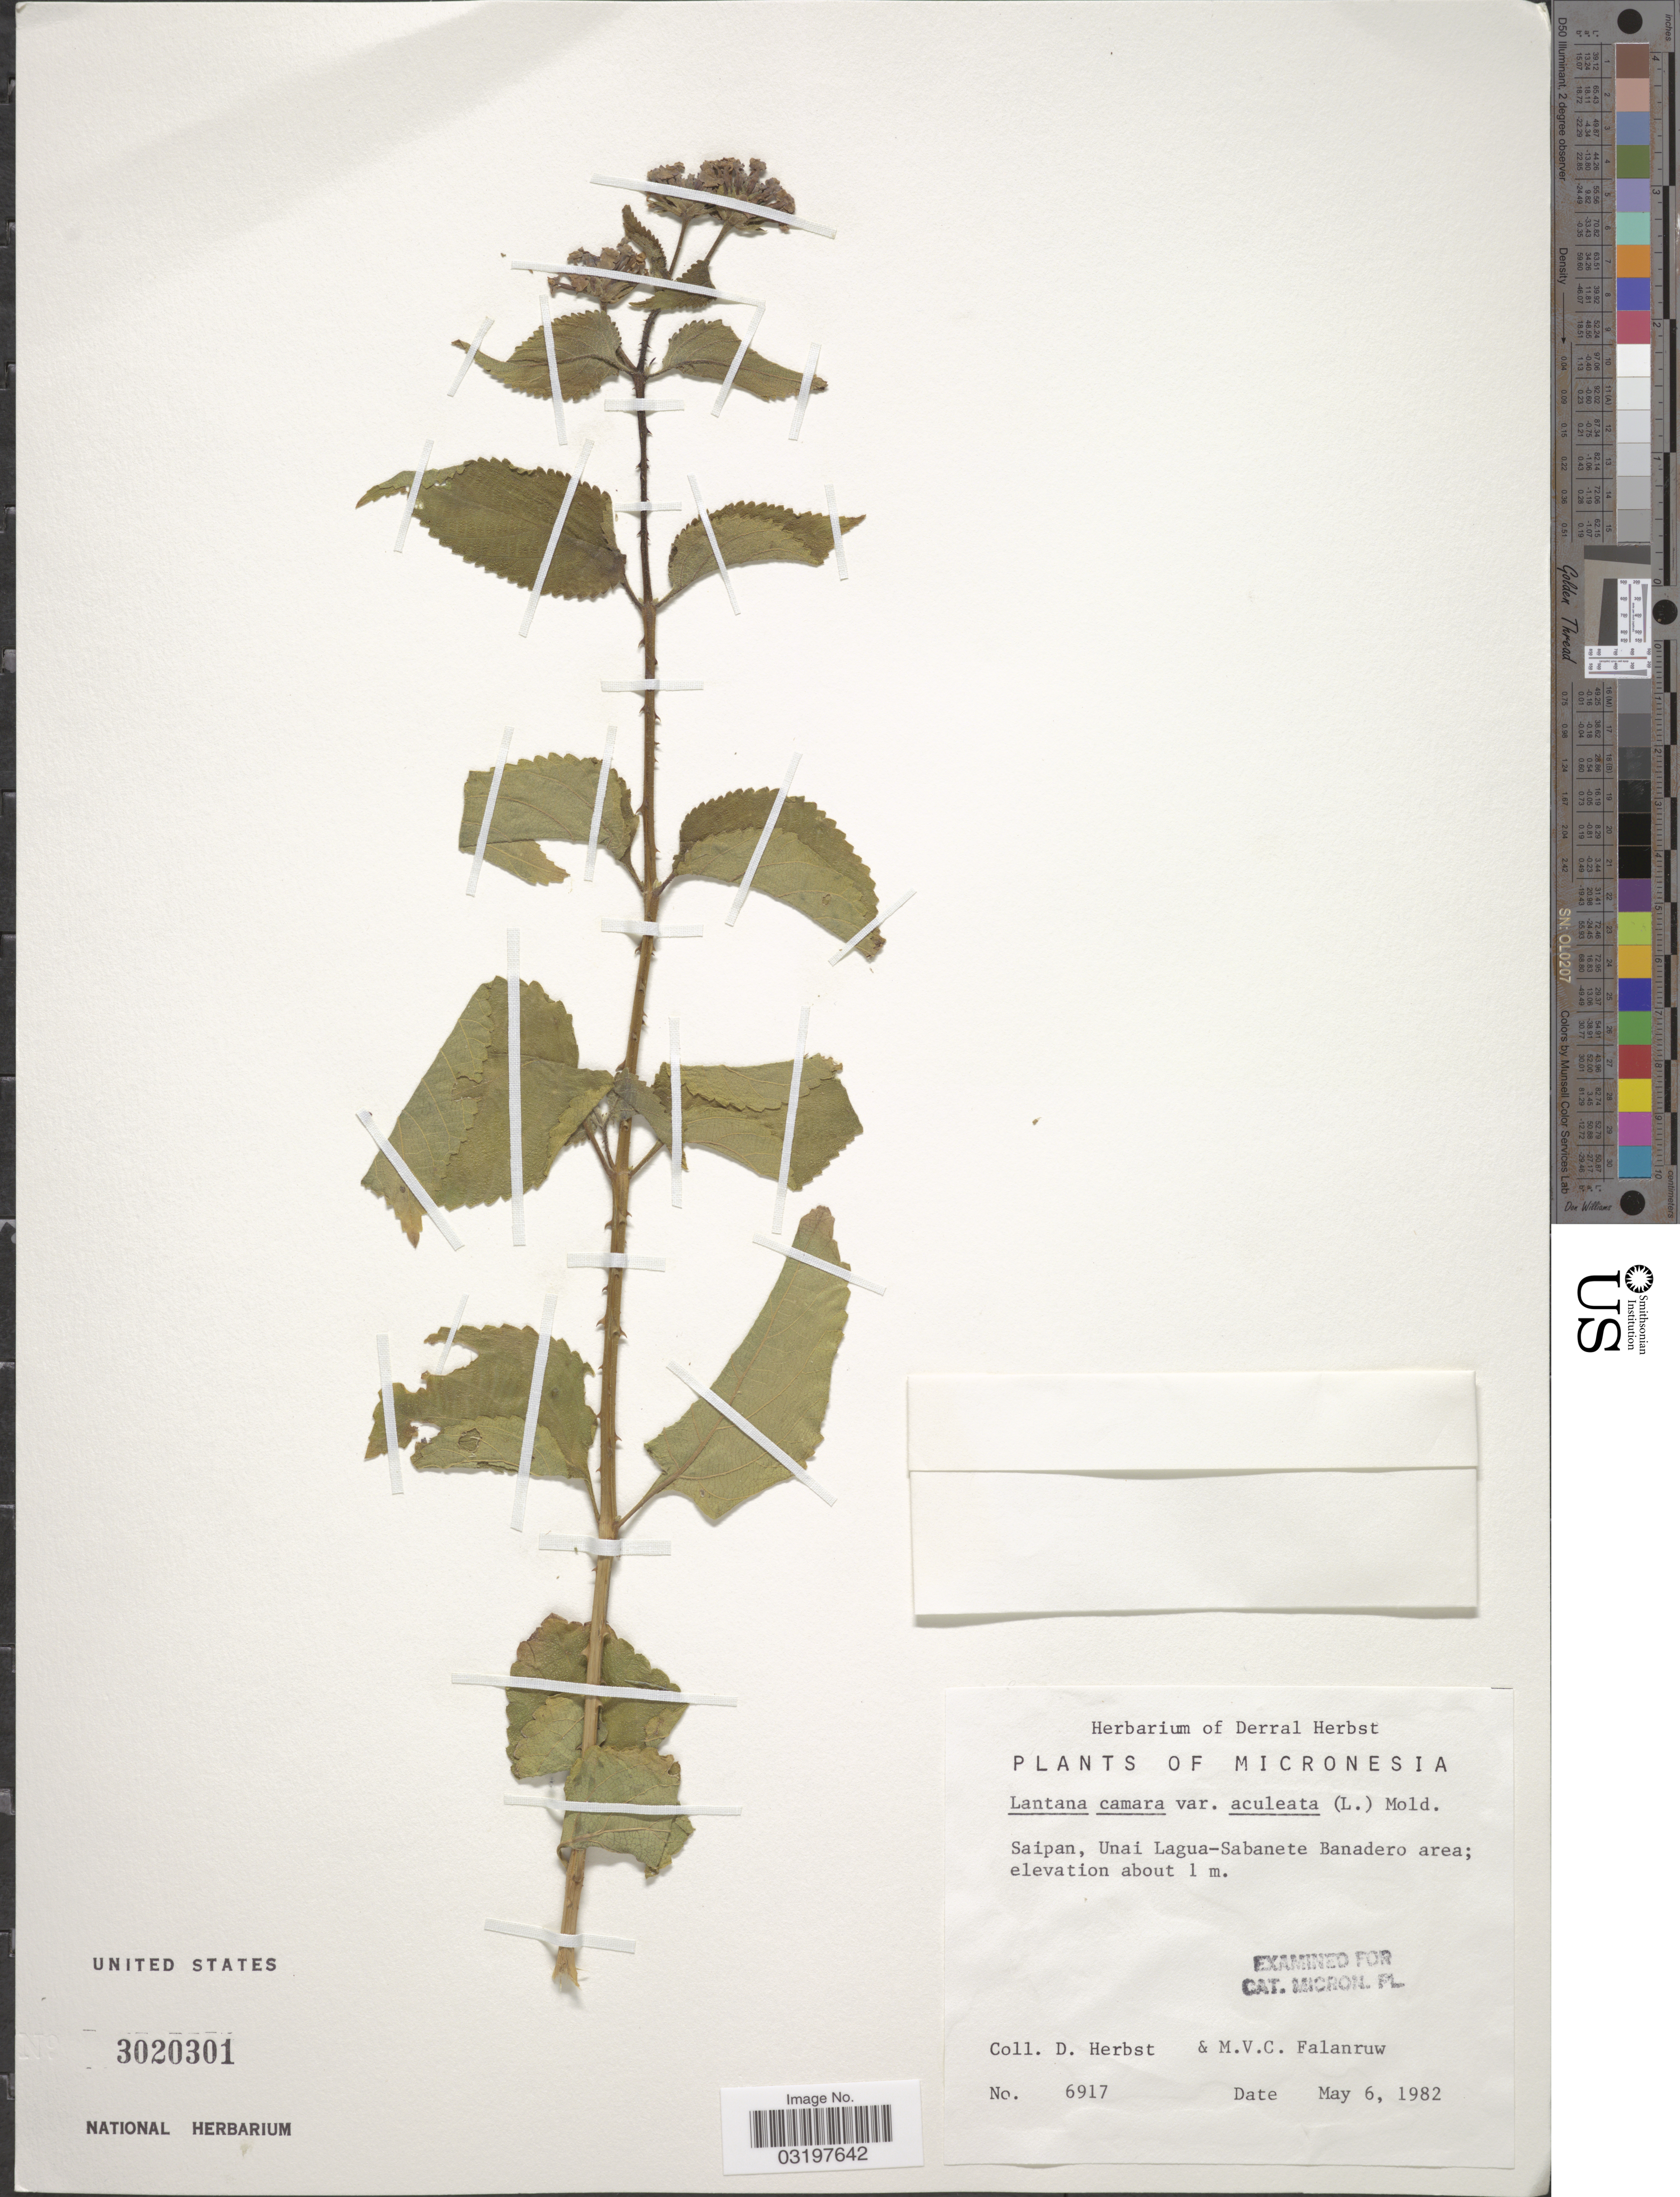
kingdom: Plantae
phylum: Tracheophyta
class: Magnoliopsida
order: Lamiales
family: Verbenaceae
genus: Lantana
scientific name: Lantana camara var. aculeata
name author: (L.) Moldenke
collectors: D. Herbst & M. V. Falanruw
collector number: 6917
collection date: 1982-05-06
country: Northern Mariana Islands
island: Saipan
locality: Micronesia. Saipan, Unai Lagua-Sabanete Banadero area.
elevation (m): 1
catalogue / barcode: US 3020301